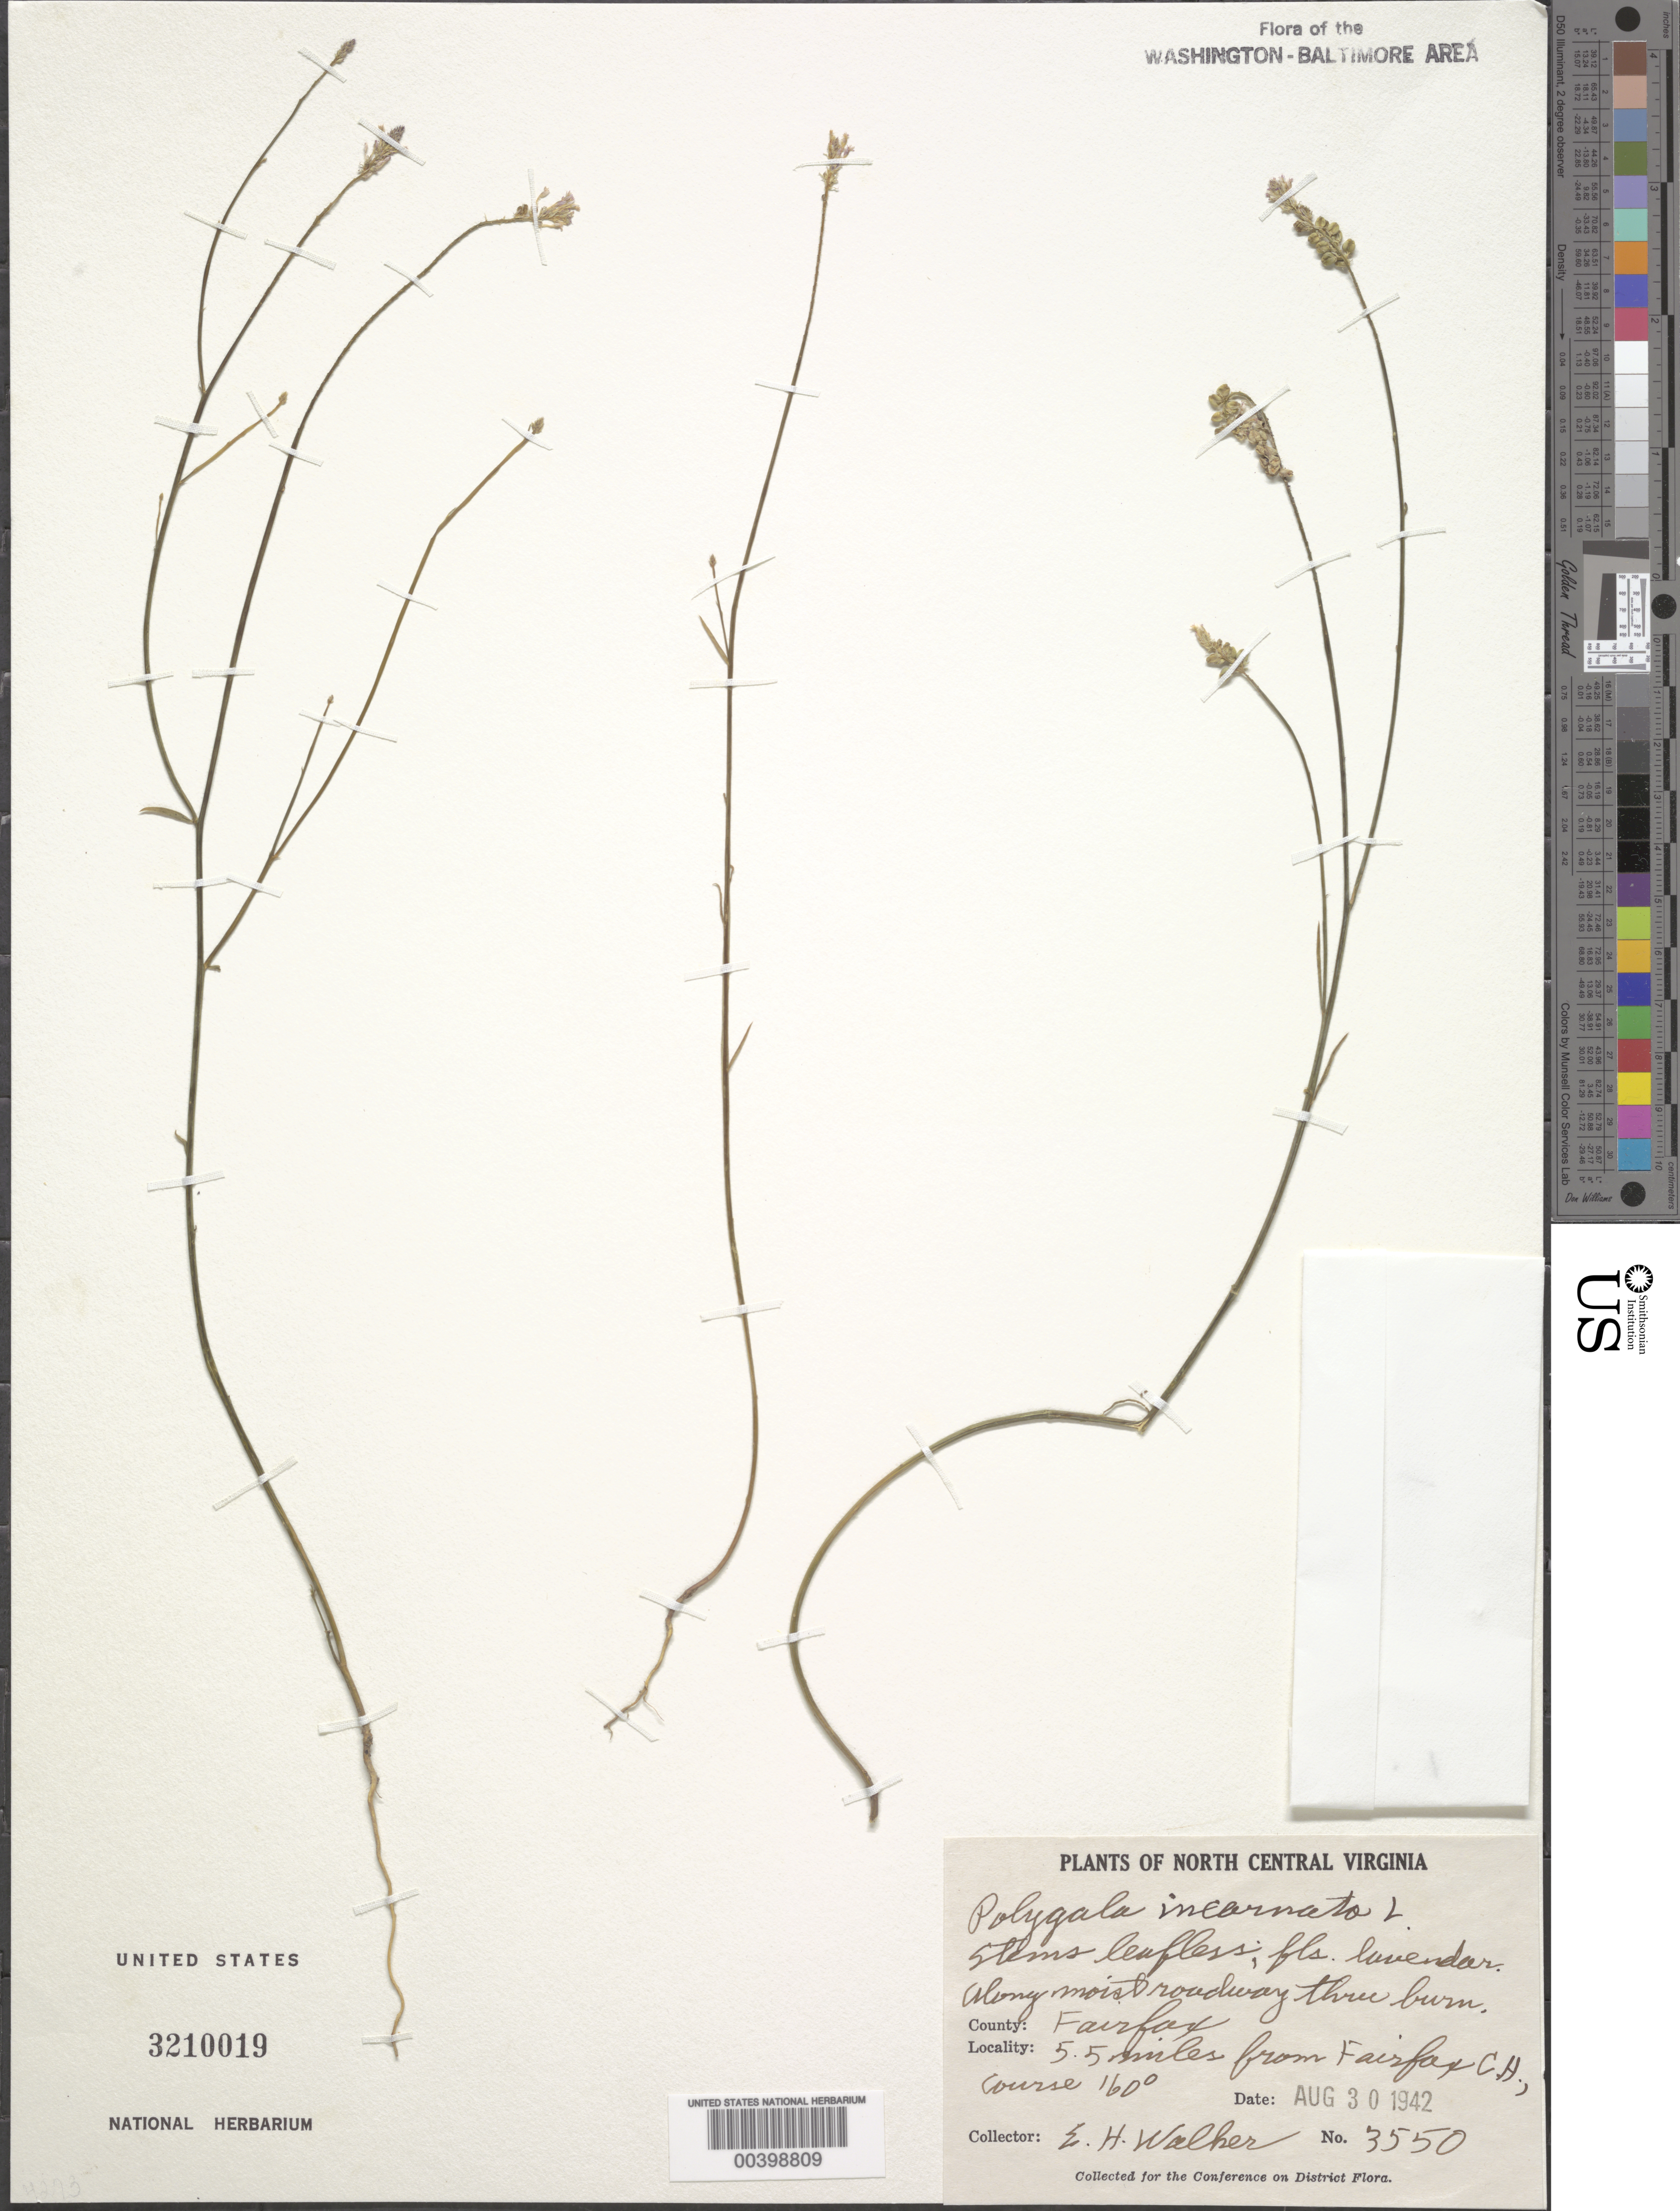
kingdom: Plantae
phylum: Tracheophyta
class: Magnoliopsida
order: Fabales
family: Polygalaceae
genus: Polygala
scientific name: Polygala incarnata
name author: L.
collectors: E. H. Walker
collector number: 3550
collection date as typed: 30 Aug 1942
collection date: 1942-08-30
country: United States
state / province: Virginia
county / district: Fairfax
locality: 5.5 Mi from Fairfax County Court House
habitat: Along moist roadway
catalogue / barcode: US 3210019